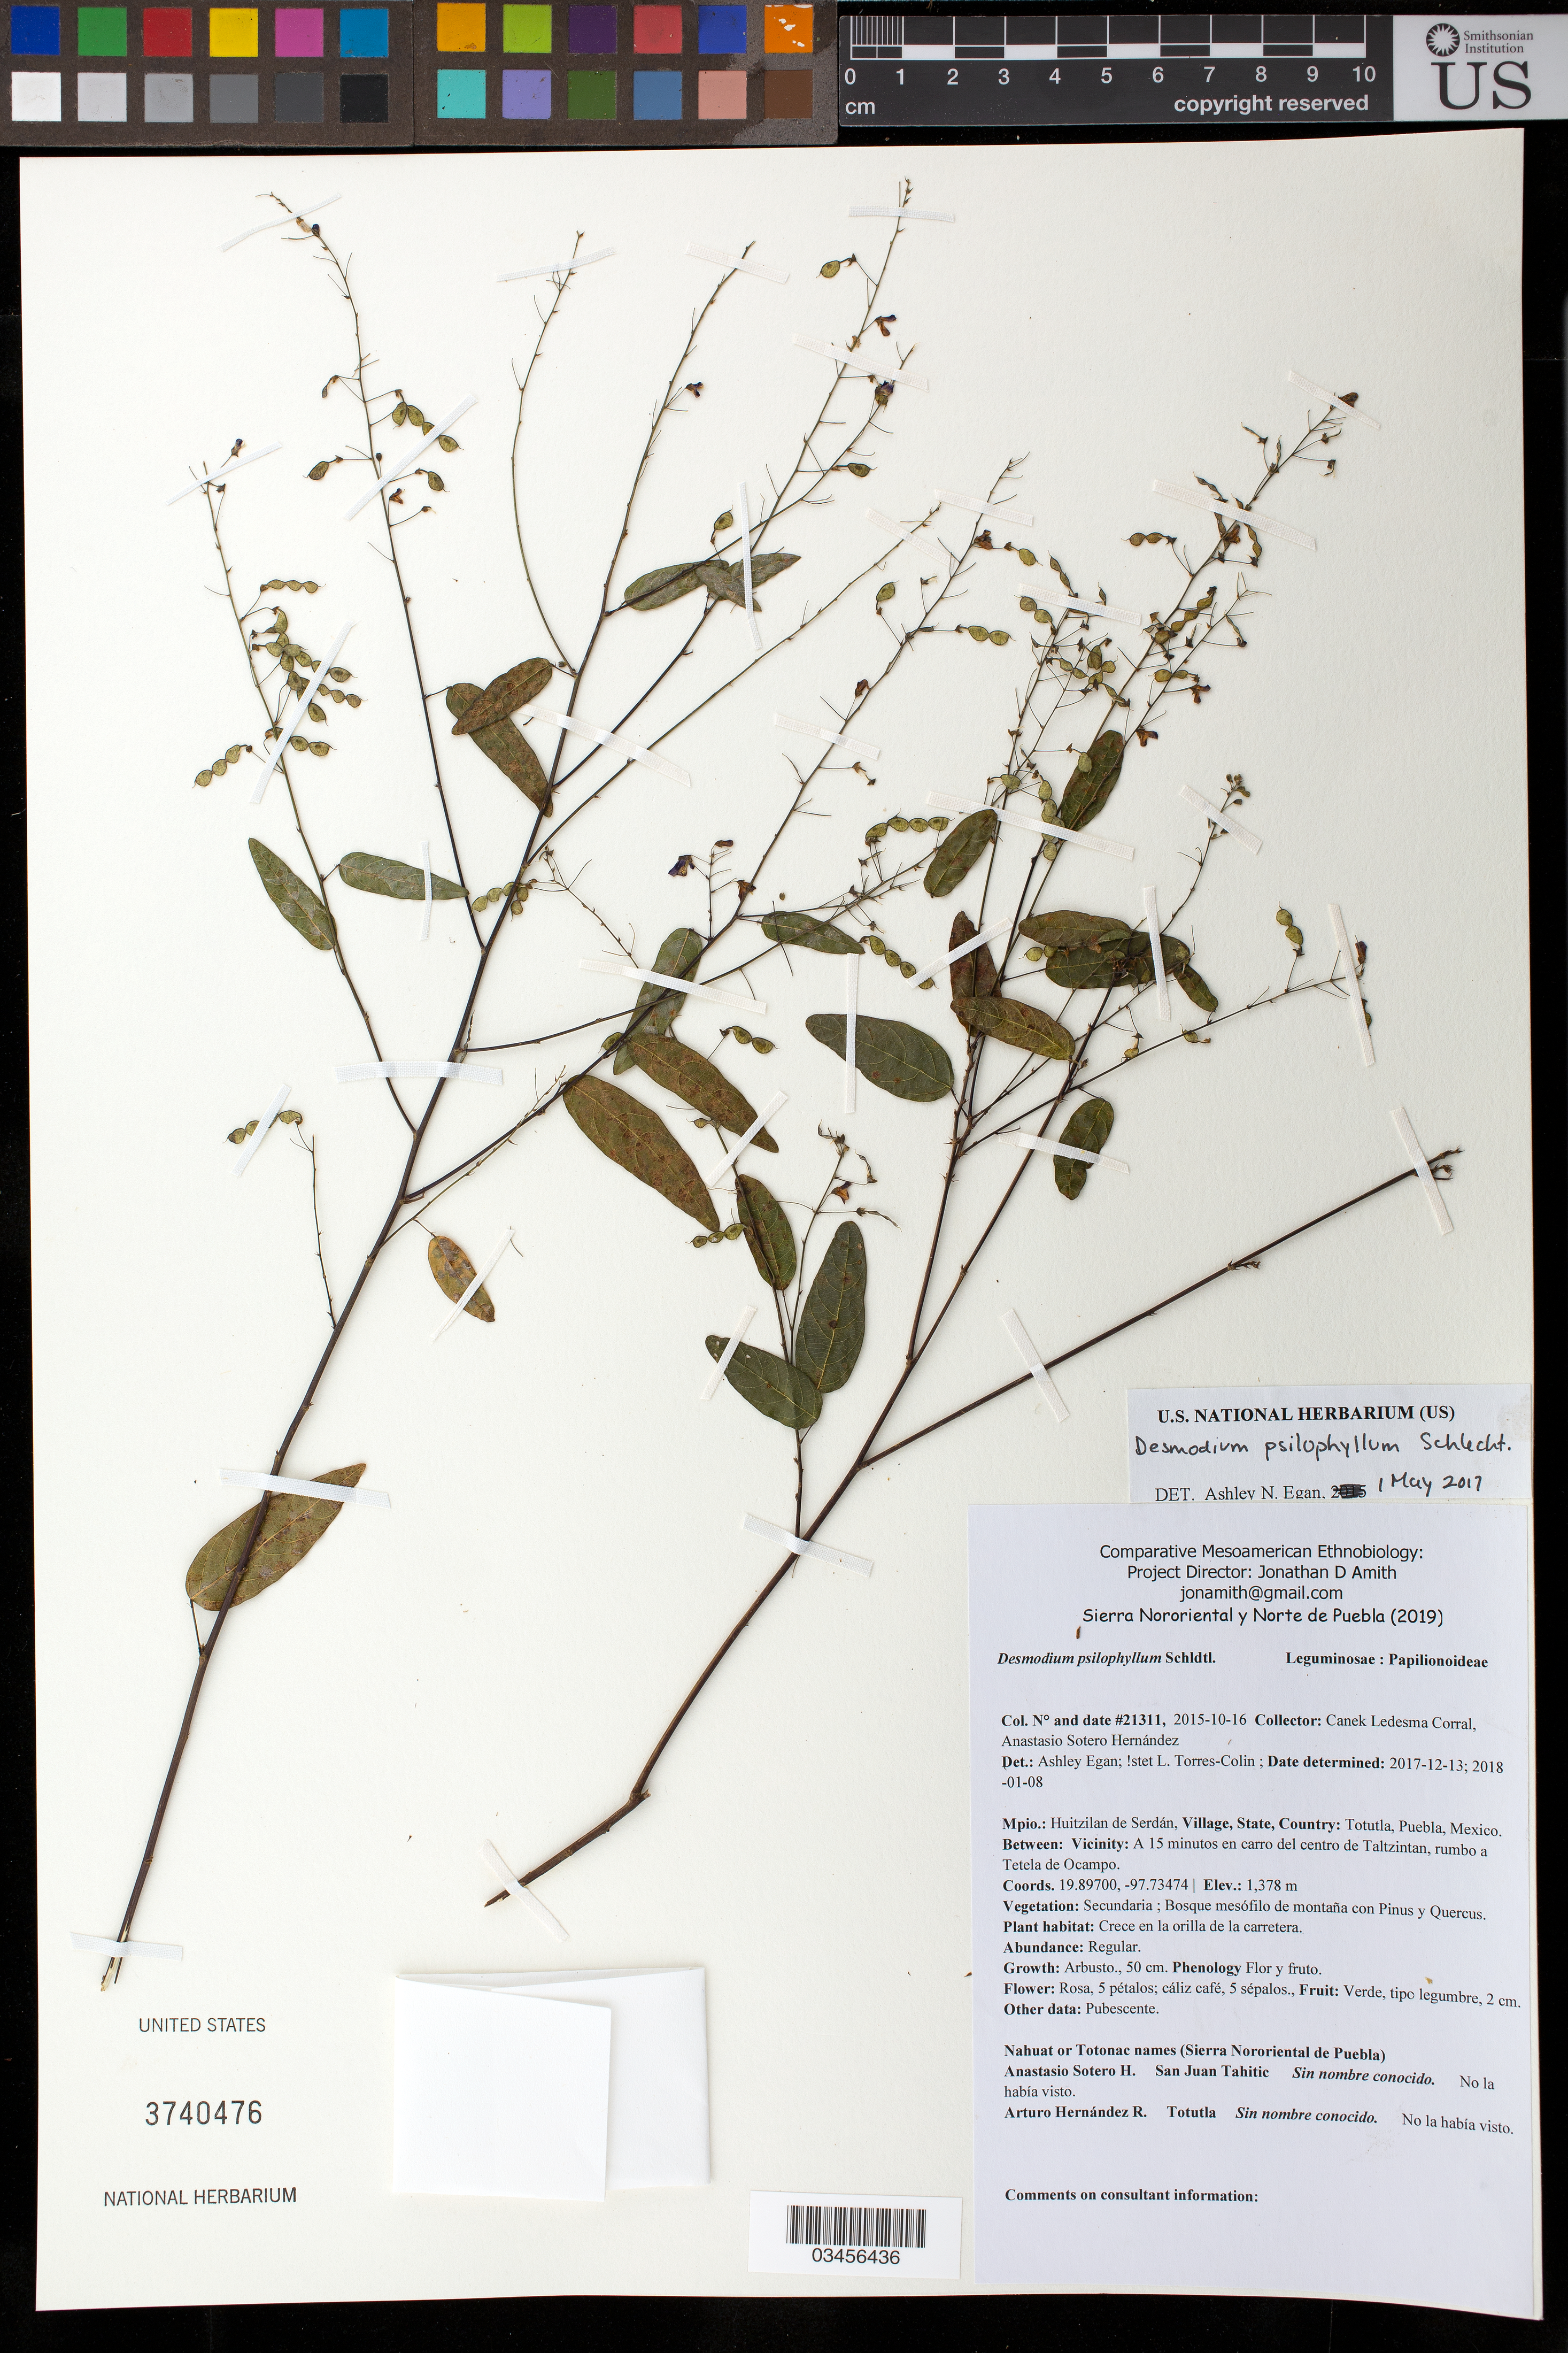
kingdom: Plantae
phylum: Tracheophyta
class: Magnoliopsida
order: Fabales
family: Fabaceae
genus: Desmodium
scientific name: Desmodium psilophyllum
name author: Schltdl.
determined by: Torres-Colín, Leticia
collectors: Canek Ledesma C. & A. Sotero H.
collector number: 21311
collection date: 2015-10-16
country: México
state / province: Puebla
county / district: Huitzilan de Serdán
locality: PUEBLO: Totutla; LOCALIDAD EXACTA: A 15 minutos en carro del centro de Taltzintan, rumbo a Tetela de Ocampo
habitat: Bosque mesófilo de montaña con Pinus y Quercus | Crece en la orilla de la carretera.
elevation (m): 1378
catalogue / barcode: US 3740476